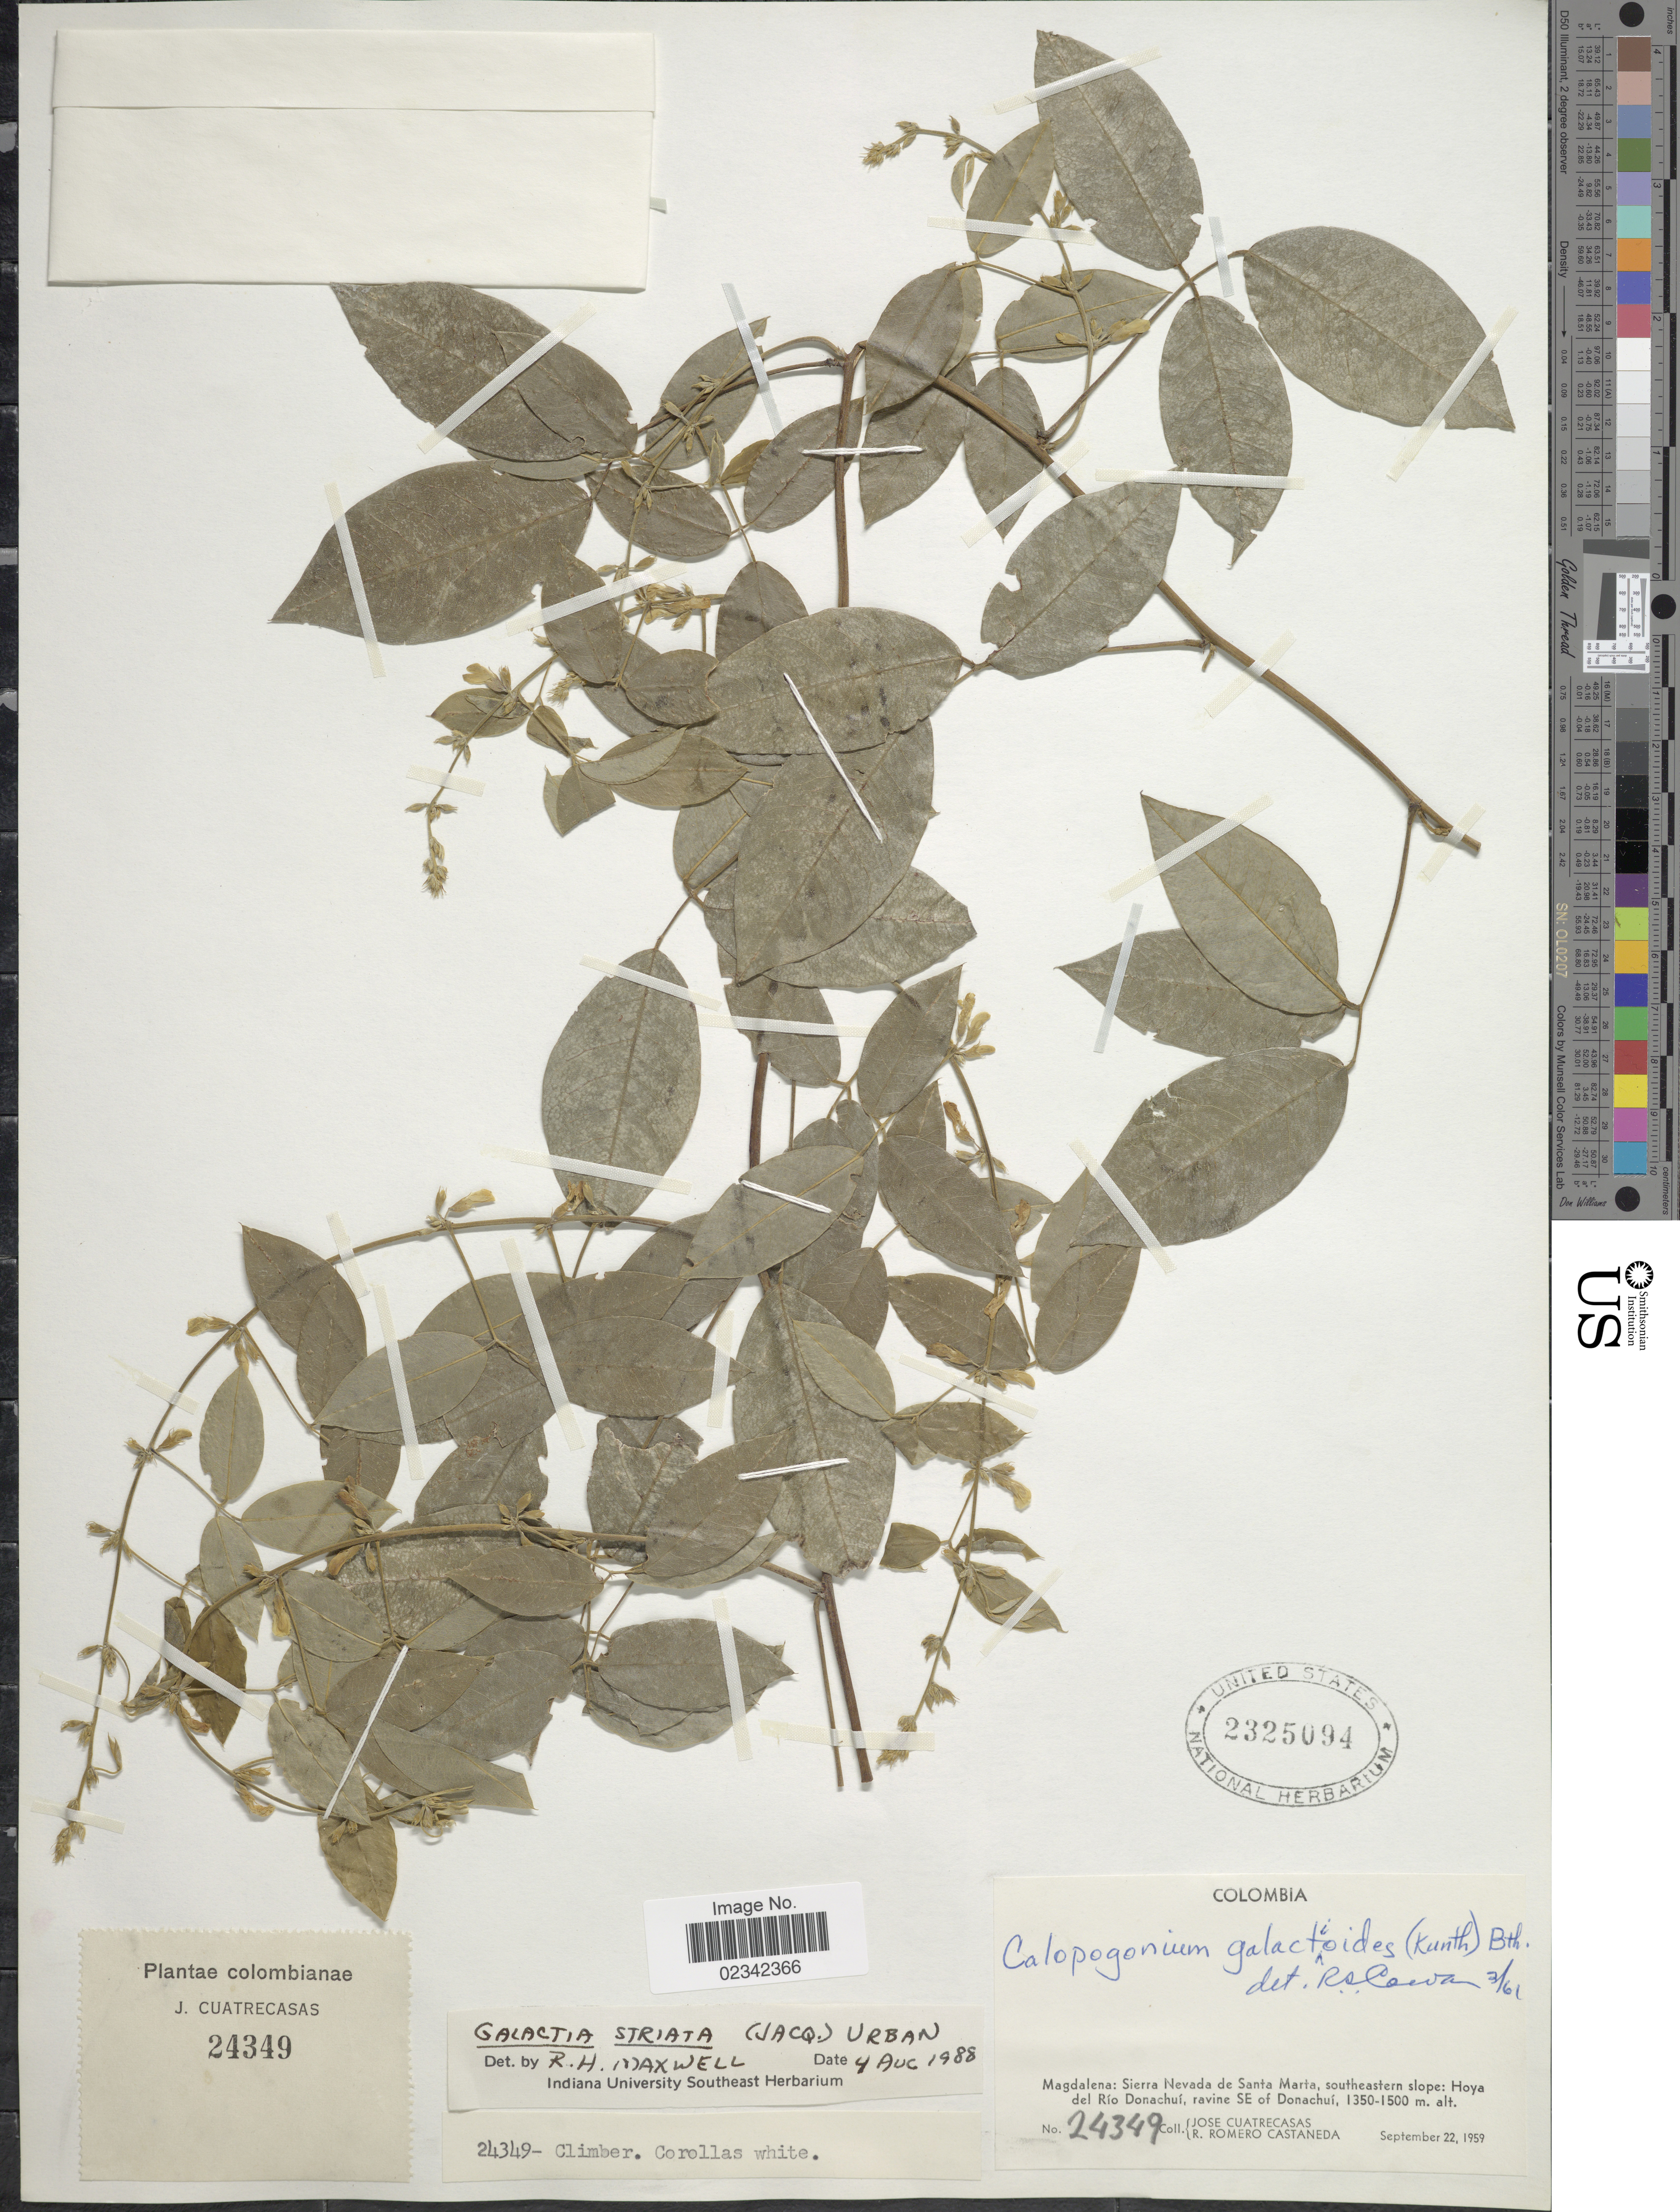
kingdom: Plantae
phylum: Tracheophyta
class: Magnoliopsida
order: Fabales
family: Fabaceae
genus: Galactia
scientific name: Galactia striata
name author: (Jacq.) Urb.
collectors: J. Cuatrecasas & R. Romero Castañeda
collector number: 24349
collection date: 1959-09-22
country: Colombia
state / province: Magdalena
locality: Sierra de Nevada de Santa Marta, southeastern slopes: Hoya del Rio Donachui, ravine SE of Donachui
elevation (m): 1350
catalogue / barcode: US 2325094